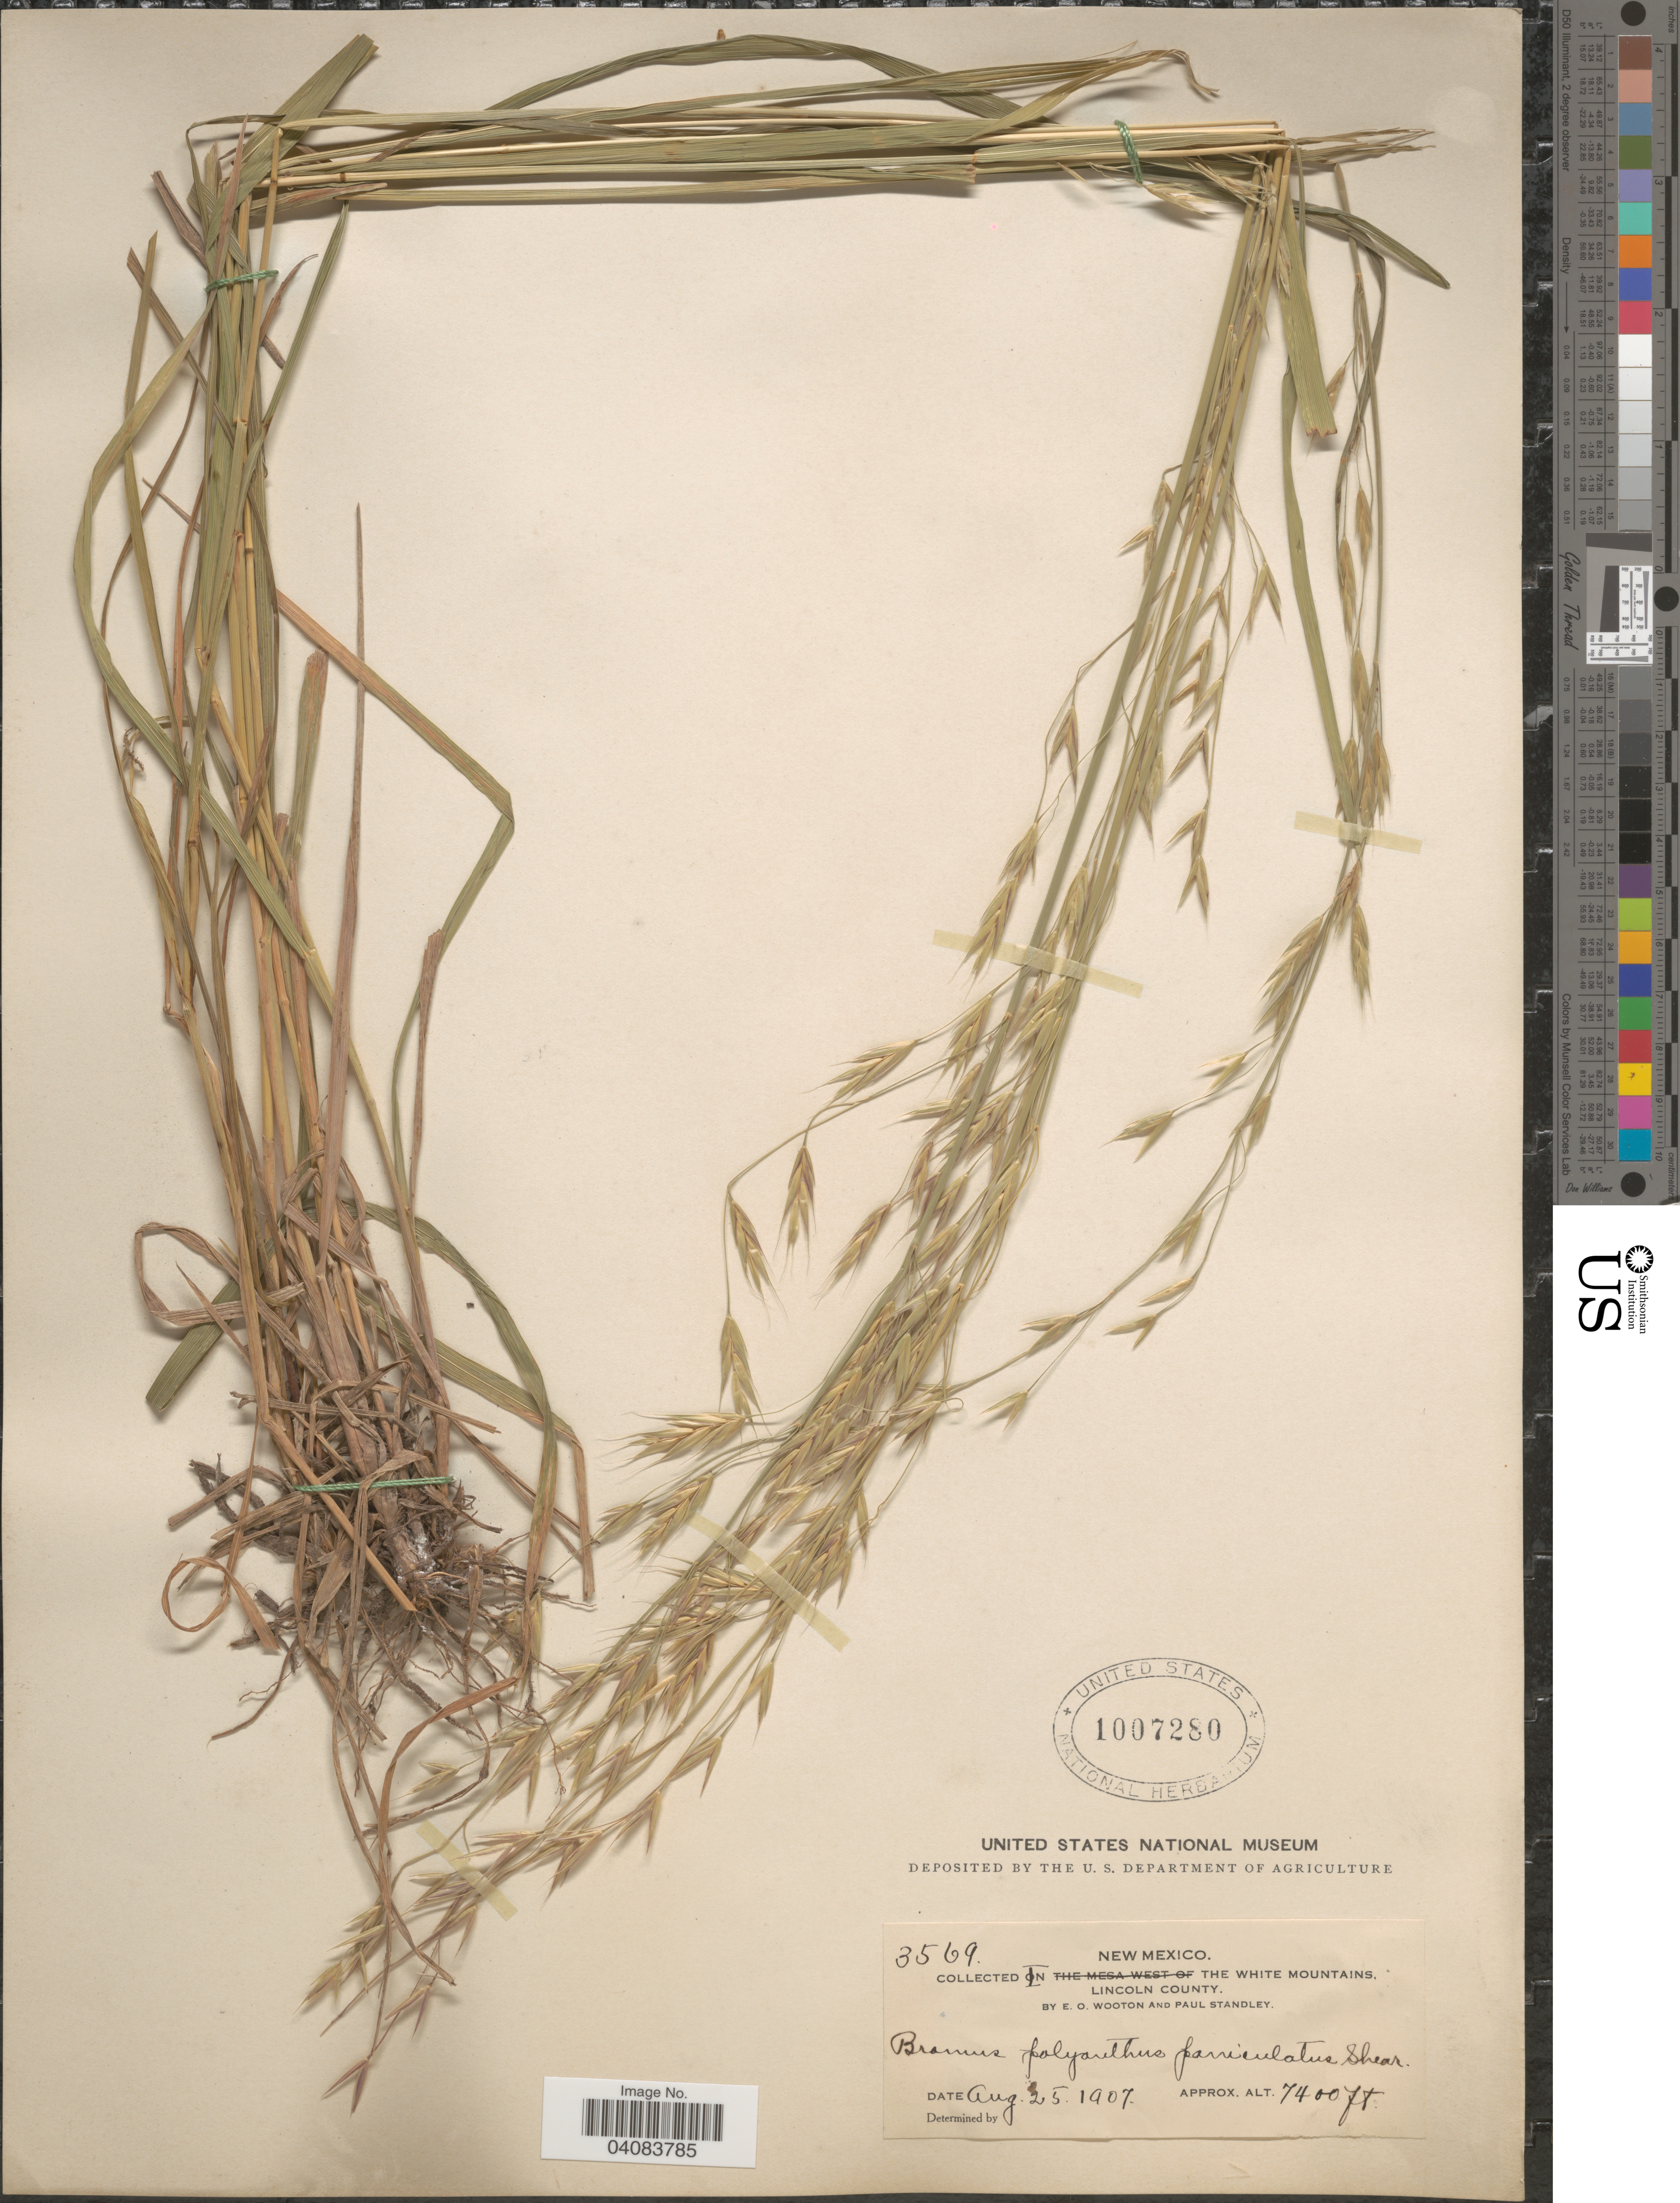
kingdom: Plantae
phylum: Tracheophyta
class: Liliopsida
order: Poales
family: Poaceae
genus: Bromus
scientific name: Bromus polyanthus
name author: Scribn. ex Shear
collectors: E. O. Wooton & P. C. Standley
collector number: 3569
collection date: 1907-08-25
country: United States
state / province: New Mexico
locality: In the White Mountains. Lincoln County.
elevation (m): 2256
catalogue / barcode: US 1007280